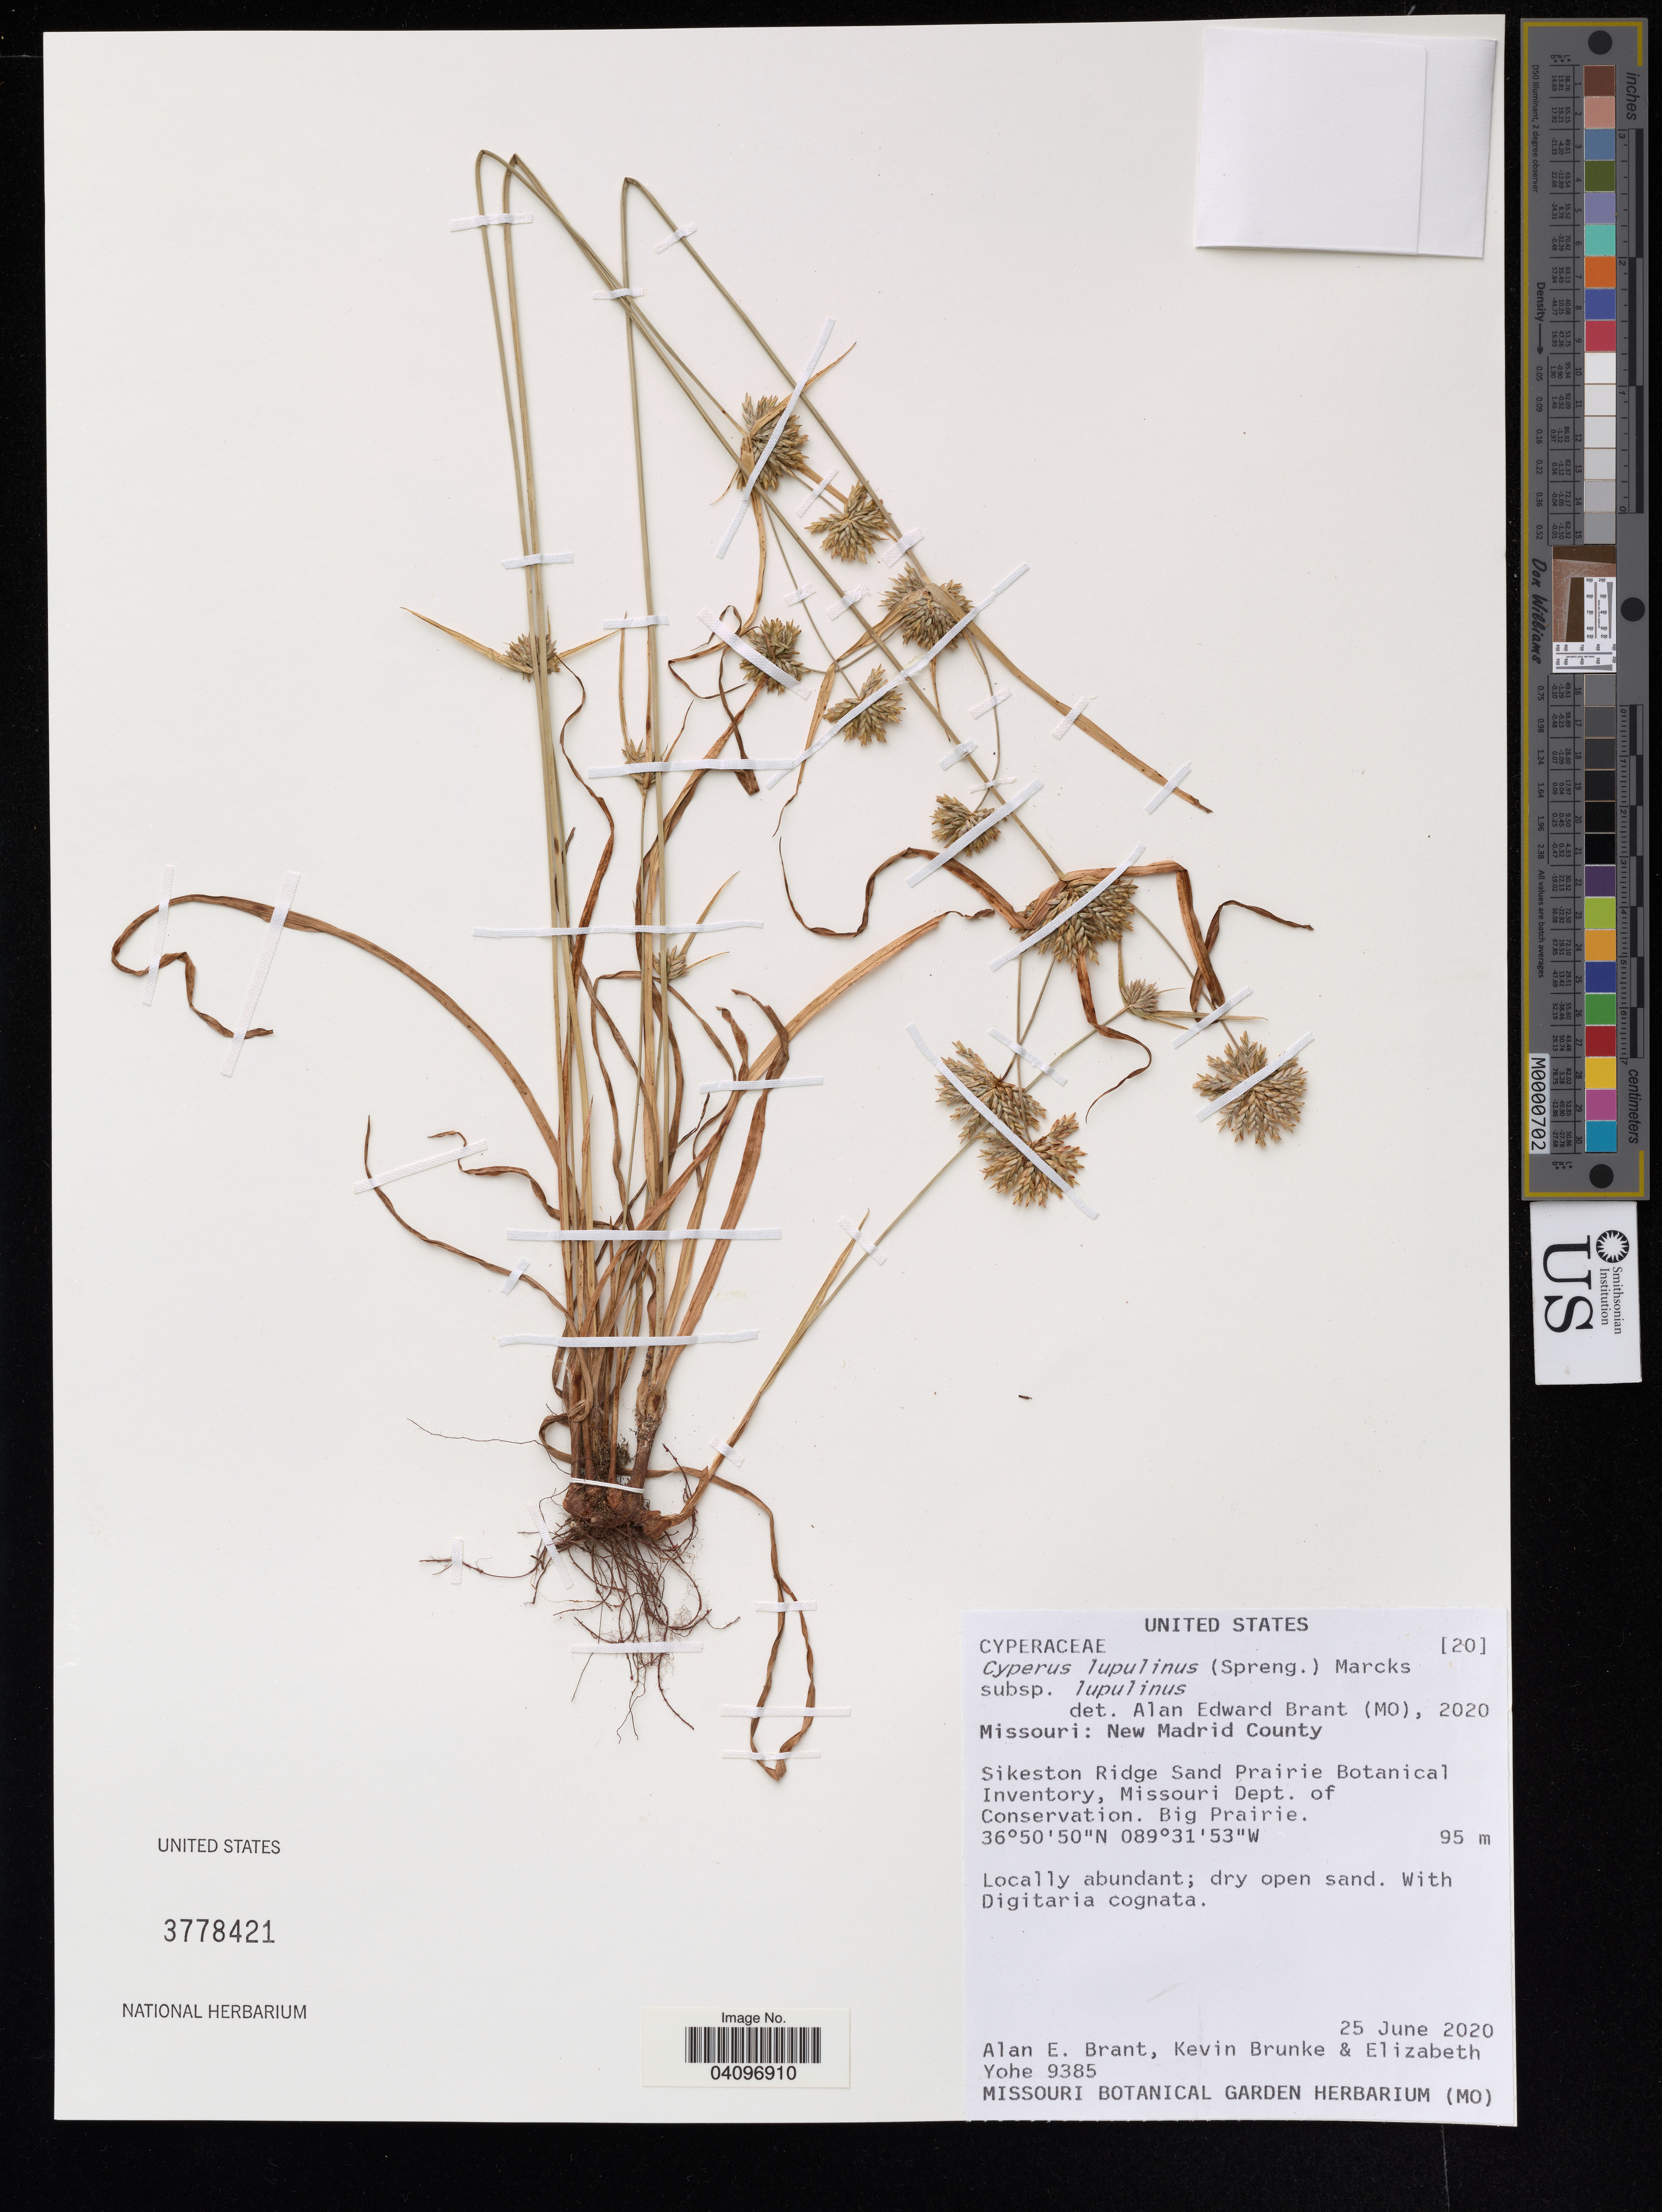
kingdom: Plantae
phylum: Tracheophyta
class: Liliopsida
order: Poales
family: Cyperaceae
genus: Cyperus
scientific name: Cyperus lupulinus subsp. lupulinus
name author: (Spreng.) Marcks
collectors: A. Brant, K. Brunke & E. Yohe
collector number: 9385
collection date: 2020-06-25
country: United States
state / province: Missouri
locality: New Madrid County, Sikestone Ridge Sand Prairie Botanical Inventory, Missouri Dept. of Conservation, Big Prairie.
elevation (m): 95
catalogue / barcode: US 3778421